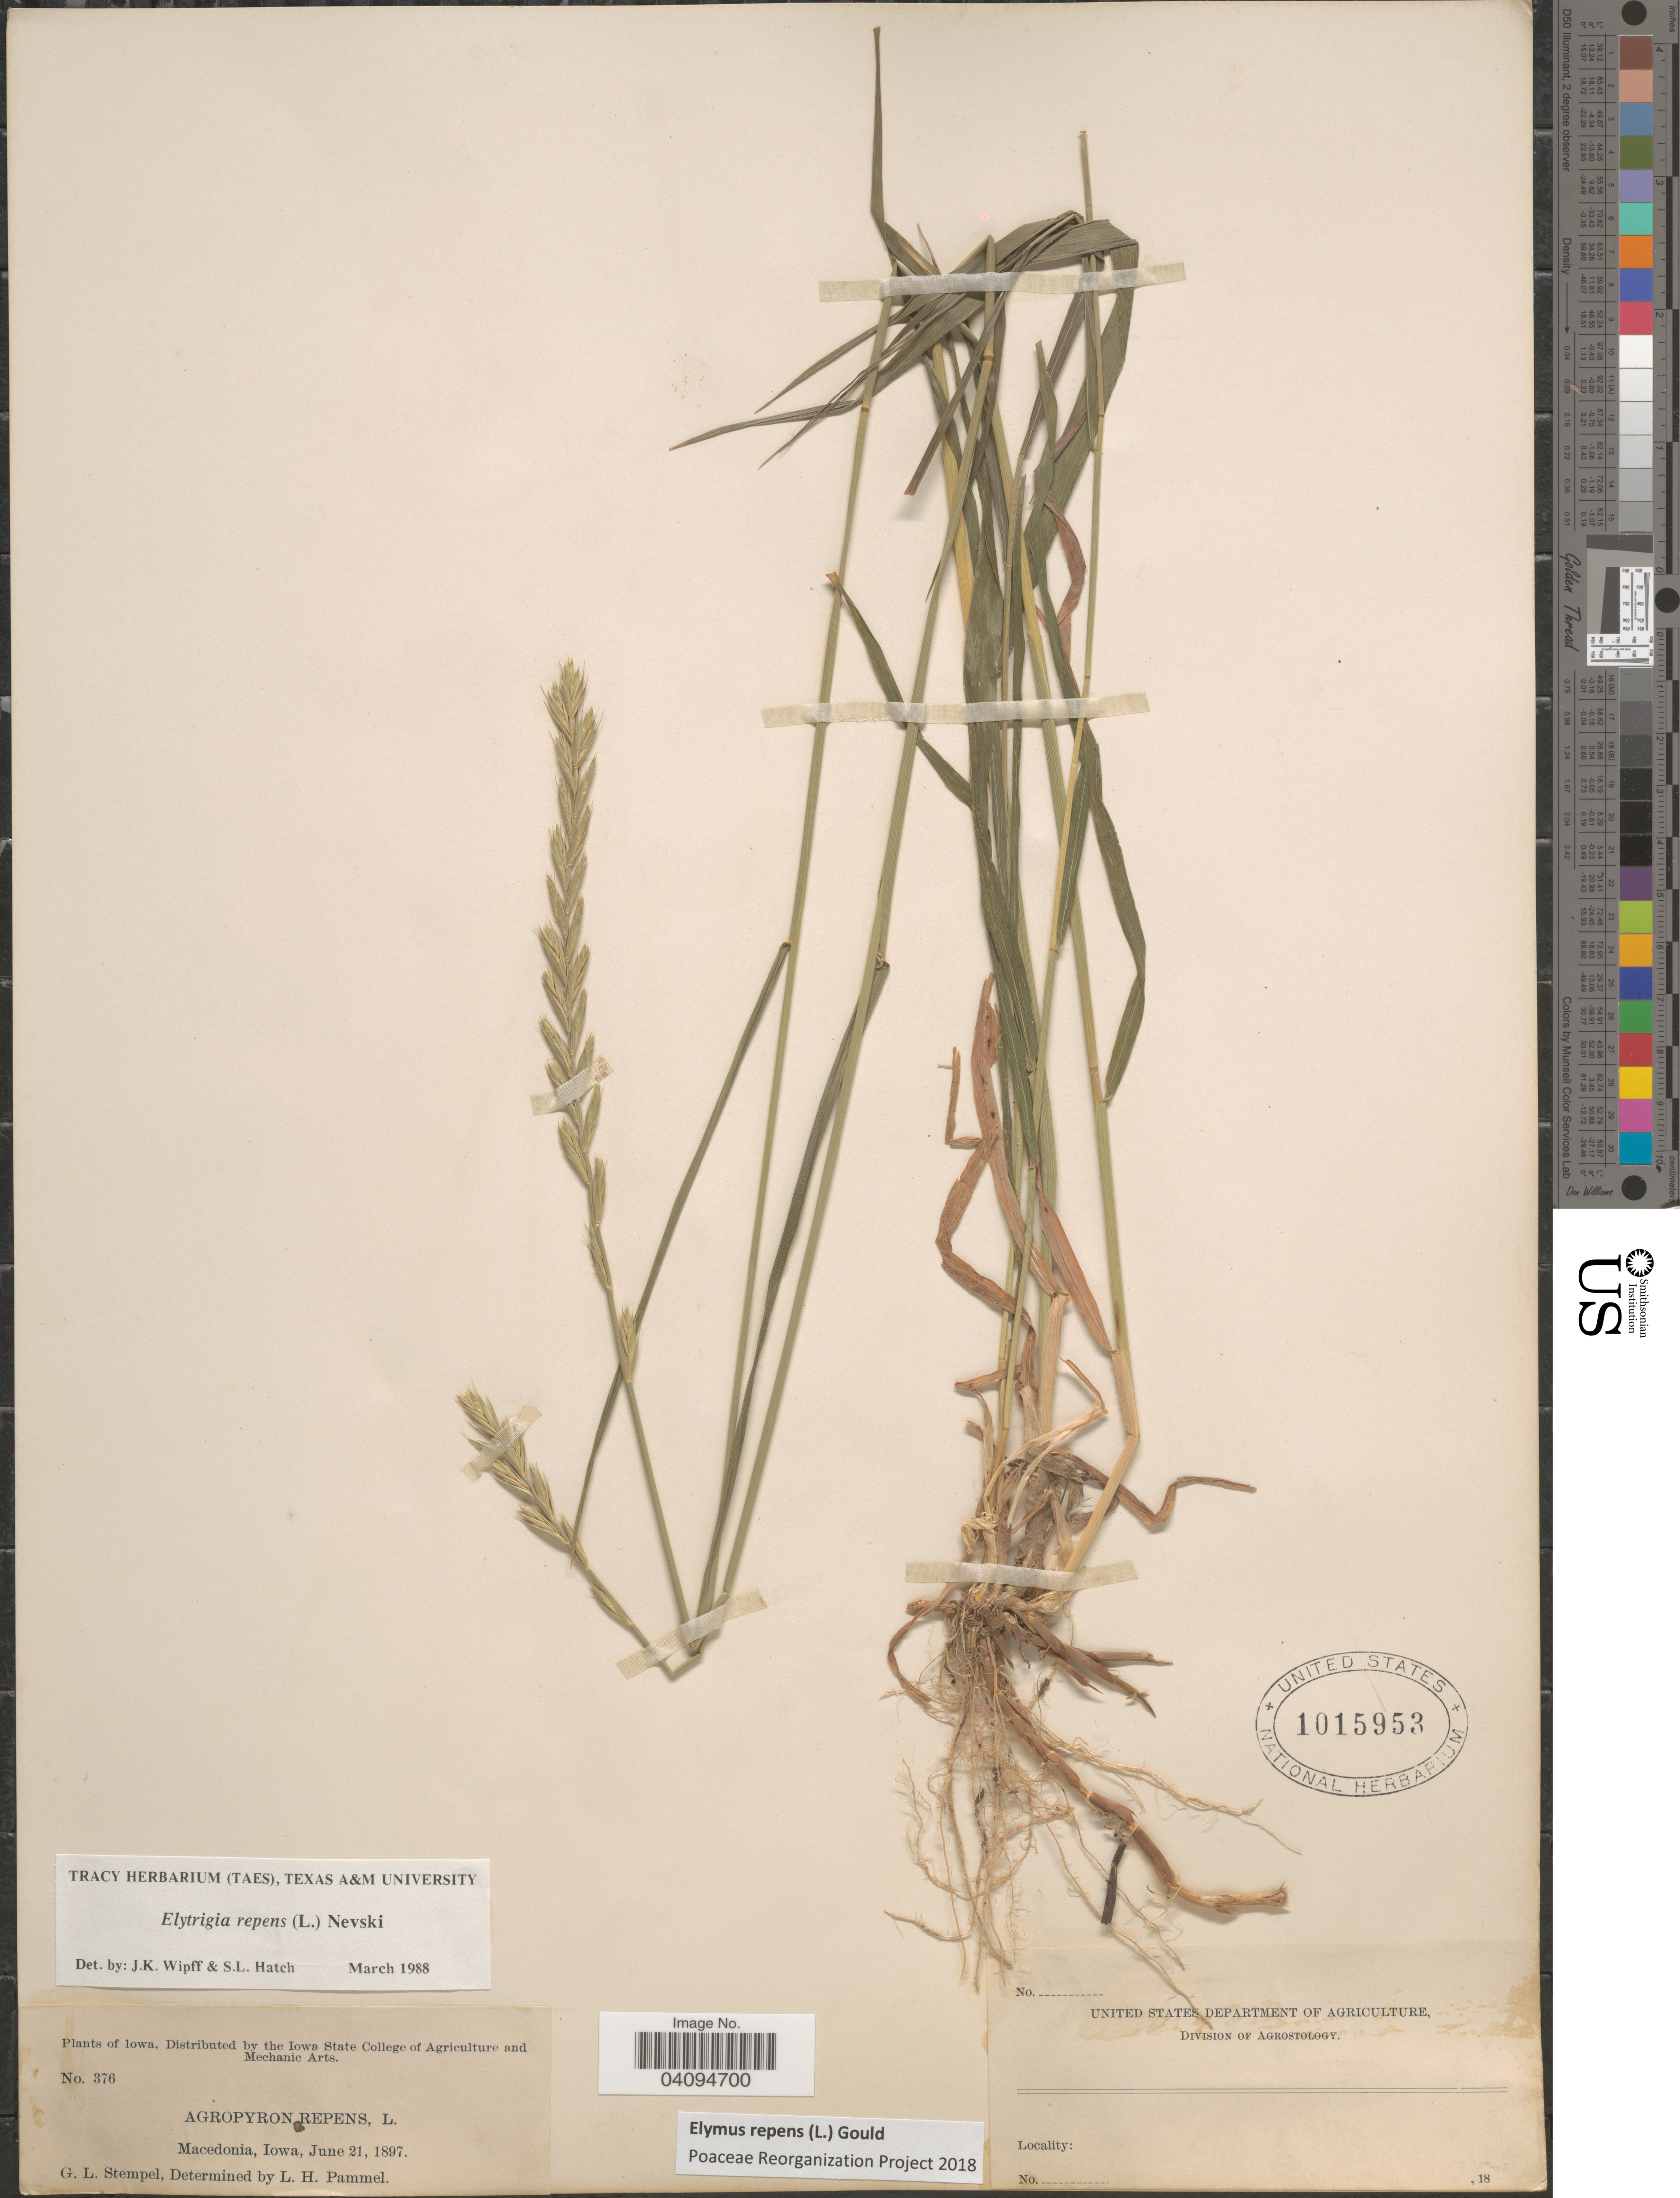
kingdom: Plantae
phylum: Tracheophyta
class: Liliopsida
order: Poales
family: Poaceae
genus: Elymus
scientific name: Elymus repens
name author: (L.) Gould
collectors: G. Stempel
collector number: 376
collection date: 1897-06-21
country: United States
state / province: Iowa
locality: Macedonia.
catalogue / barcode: US 1015953